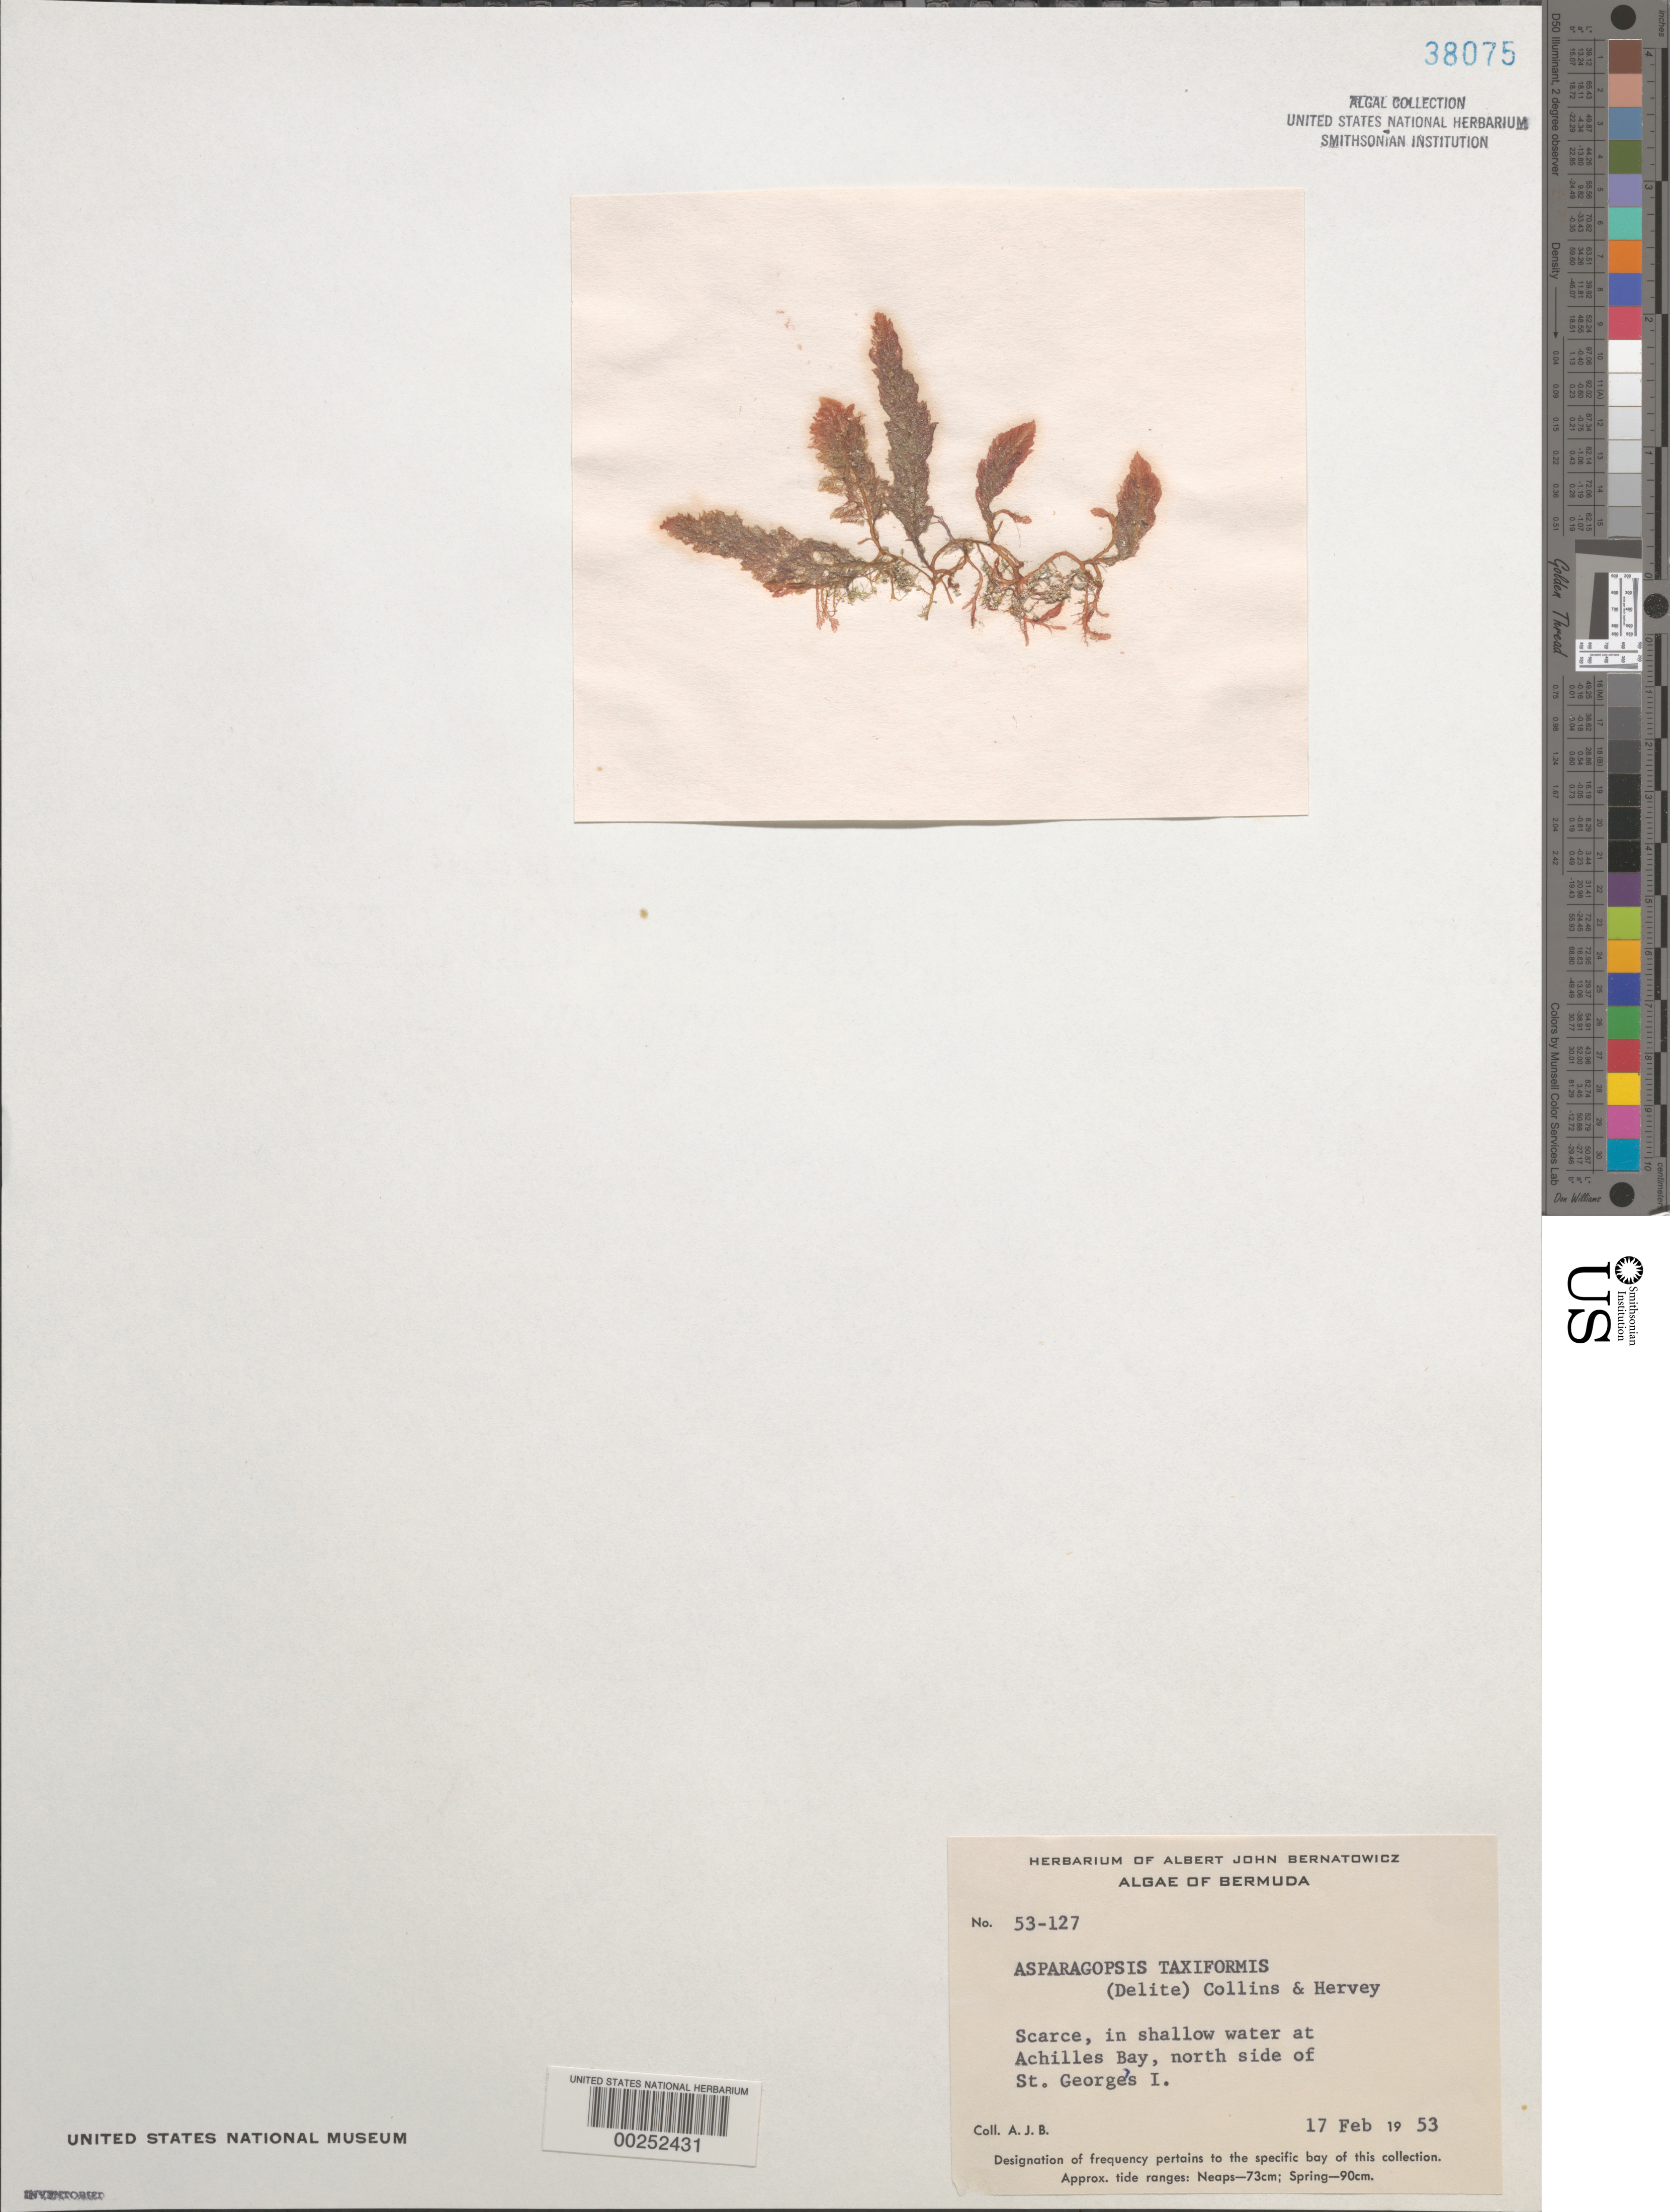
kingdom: Plantae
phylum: Rhodophyta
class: Florideophyceae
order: Bonnemaisoniales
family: Bonnemaisoniaceae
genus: Asparagopsis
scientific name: Asparagopsis taxiformis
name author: (Delile) Trevis.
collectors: A. Bernatowicz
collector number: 53-127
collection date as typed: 17 Feb 1953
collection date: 1953-02-17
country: Bermuda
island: St. George's Island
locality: Achilles Bay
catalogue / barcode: US 38075